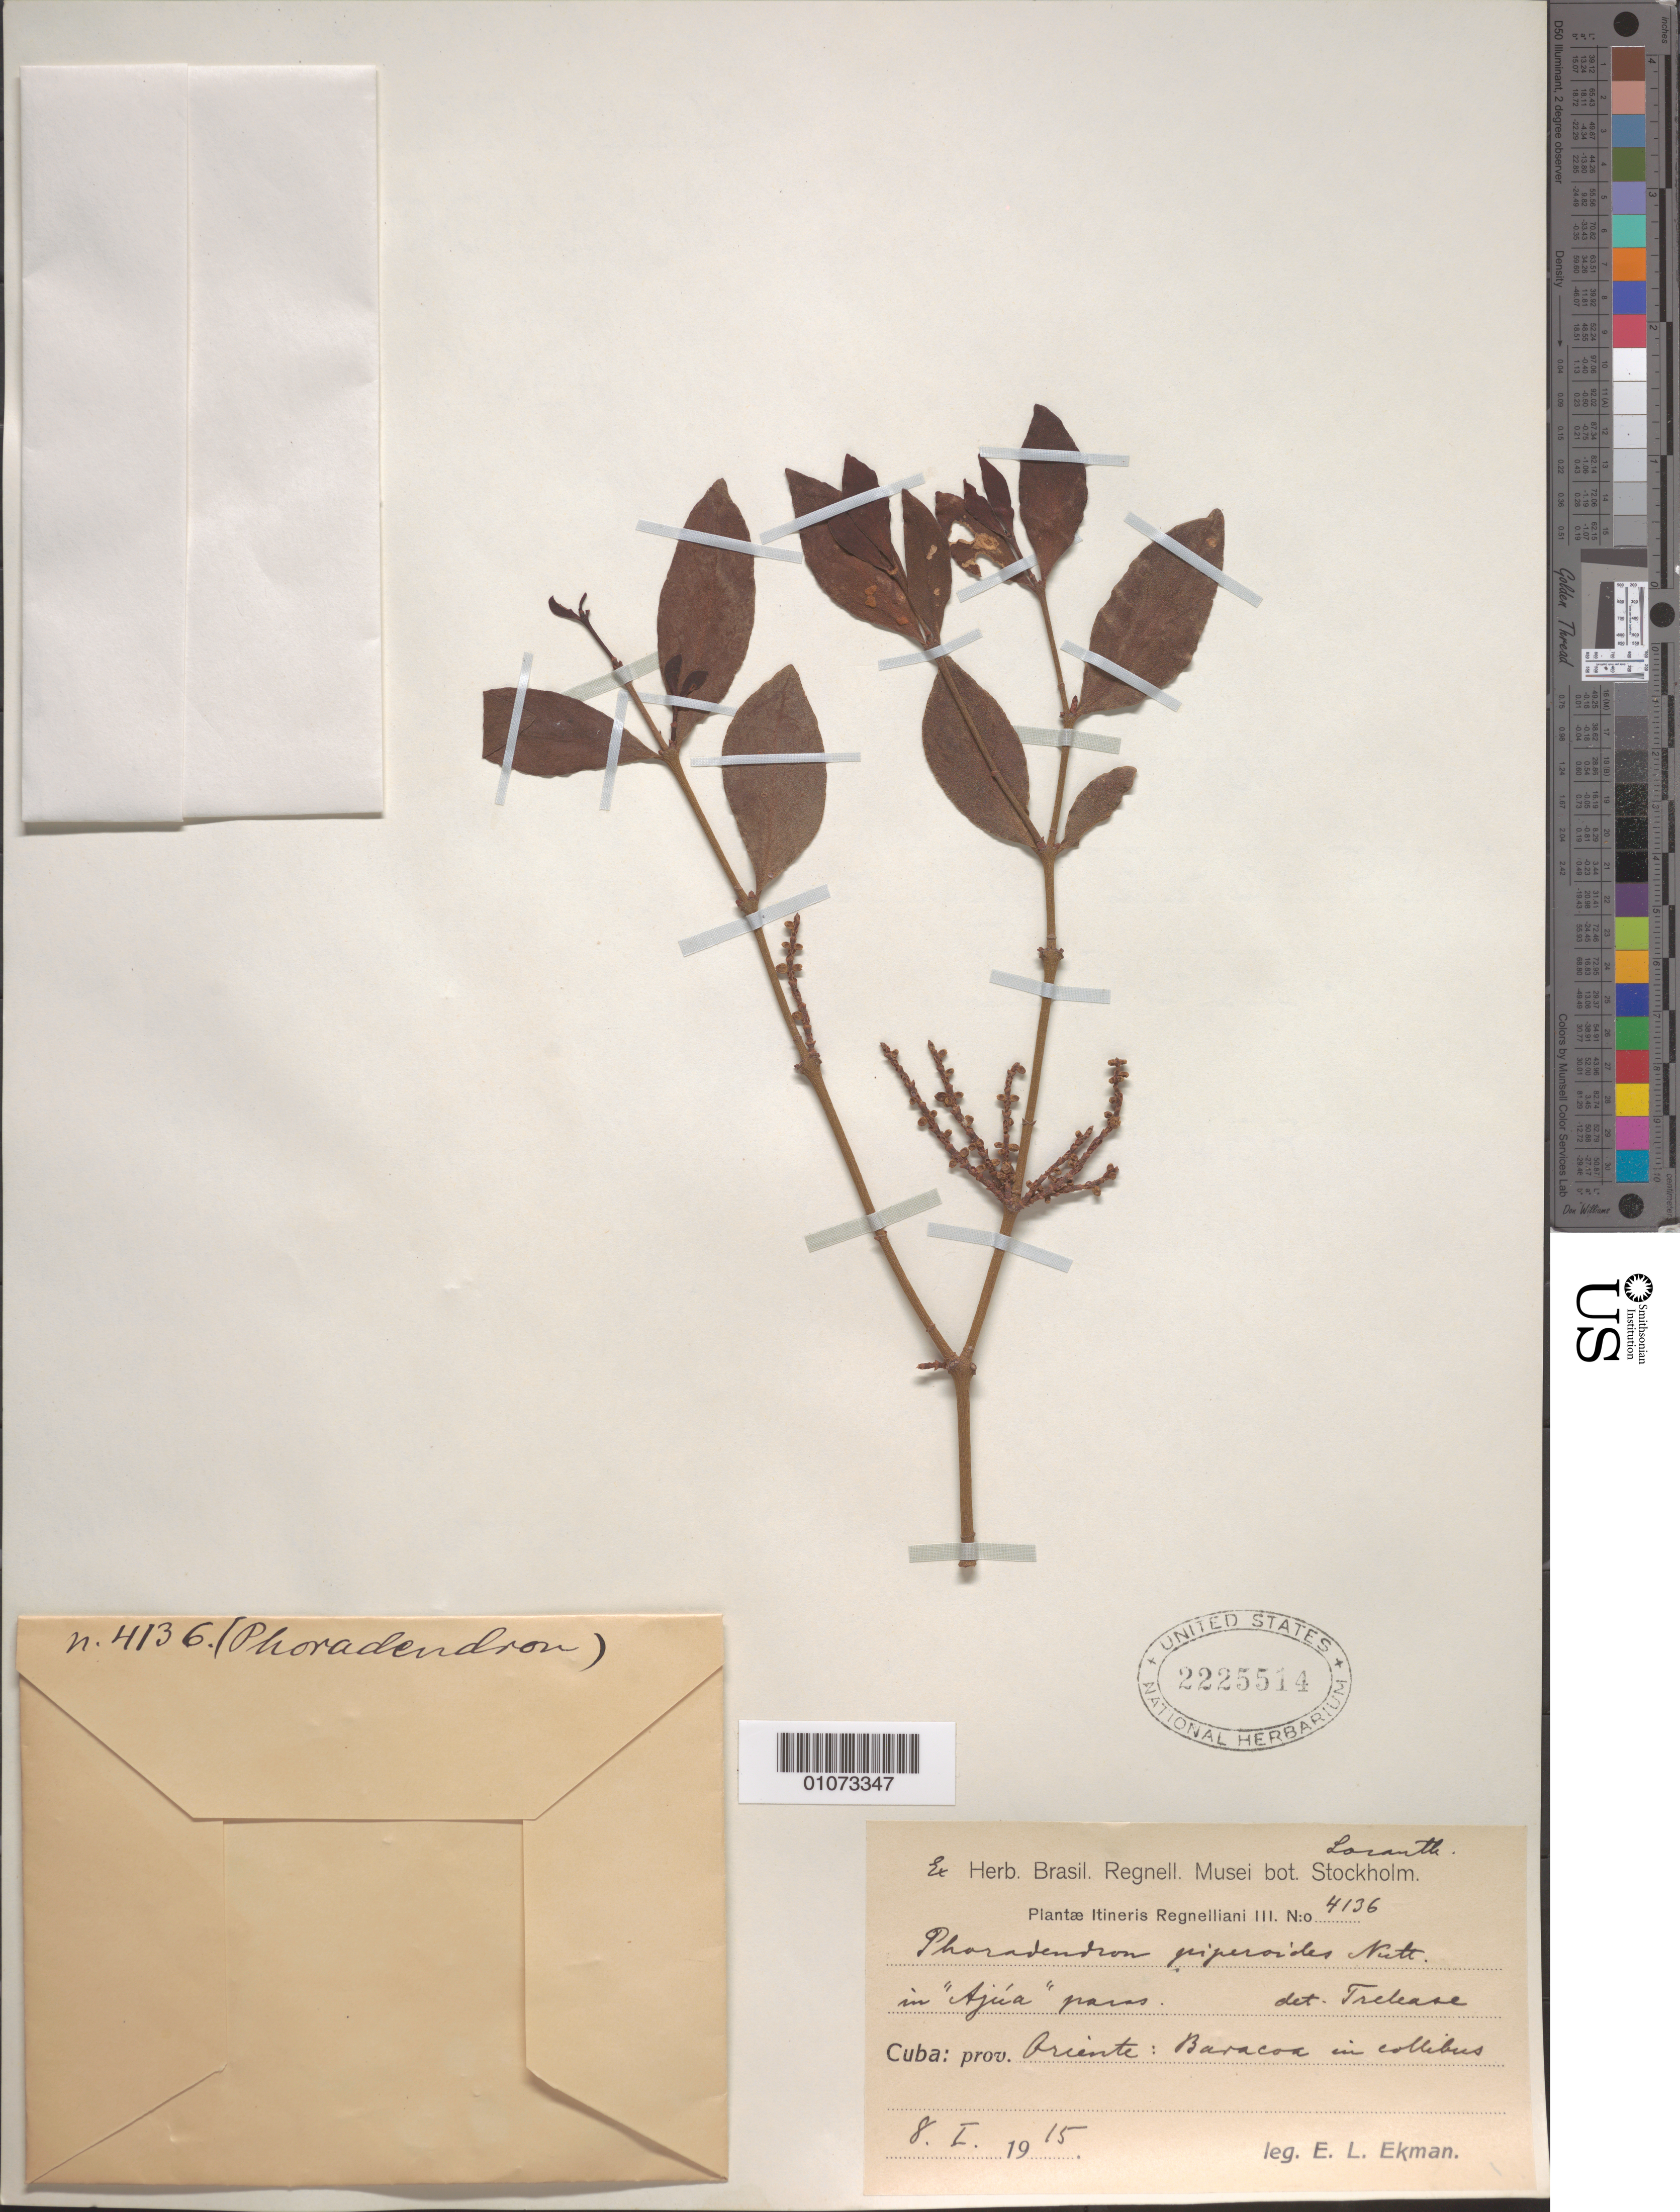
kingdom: Plantae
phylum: Tracheophyta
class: Magnoliopsida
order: Santalales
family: Viscaceae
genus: Phoradendron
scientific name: Phoradendron piperoides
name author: (Kunth) Trel.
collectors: E. L. Ekman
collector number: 4136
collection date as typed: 08 Jan 1915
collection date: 1915-01-08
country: Cuba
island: Cuba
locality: Oriente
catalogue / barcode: US 2225514